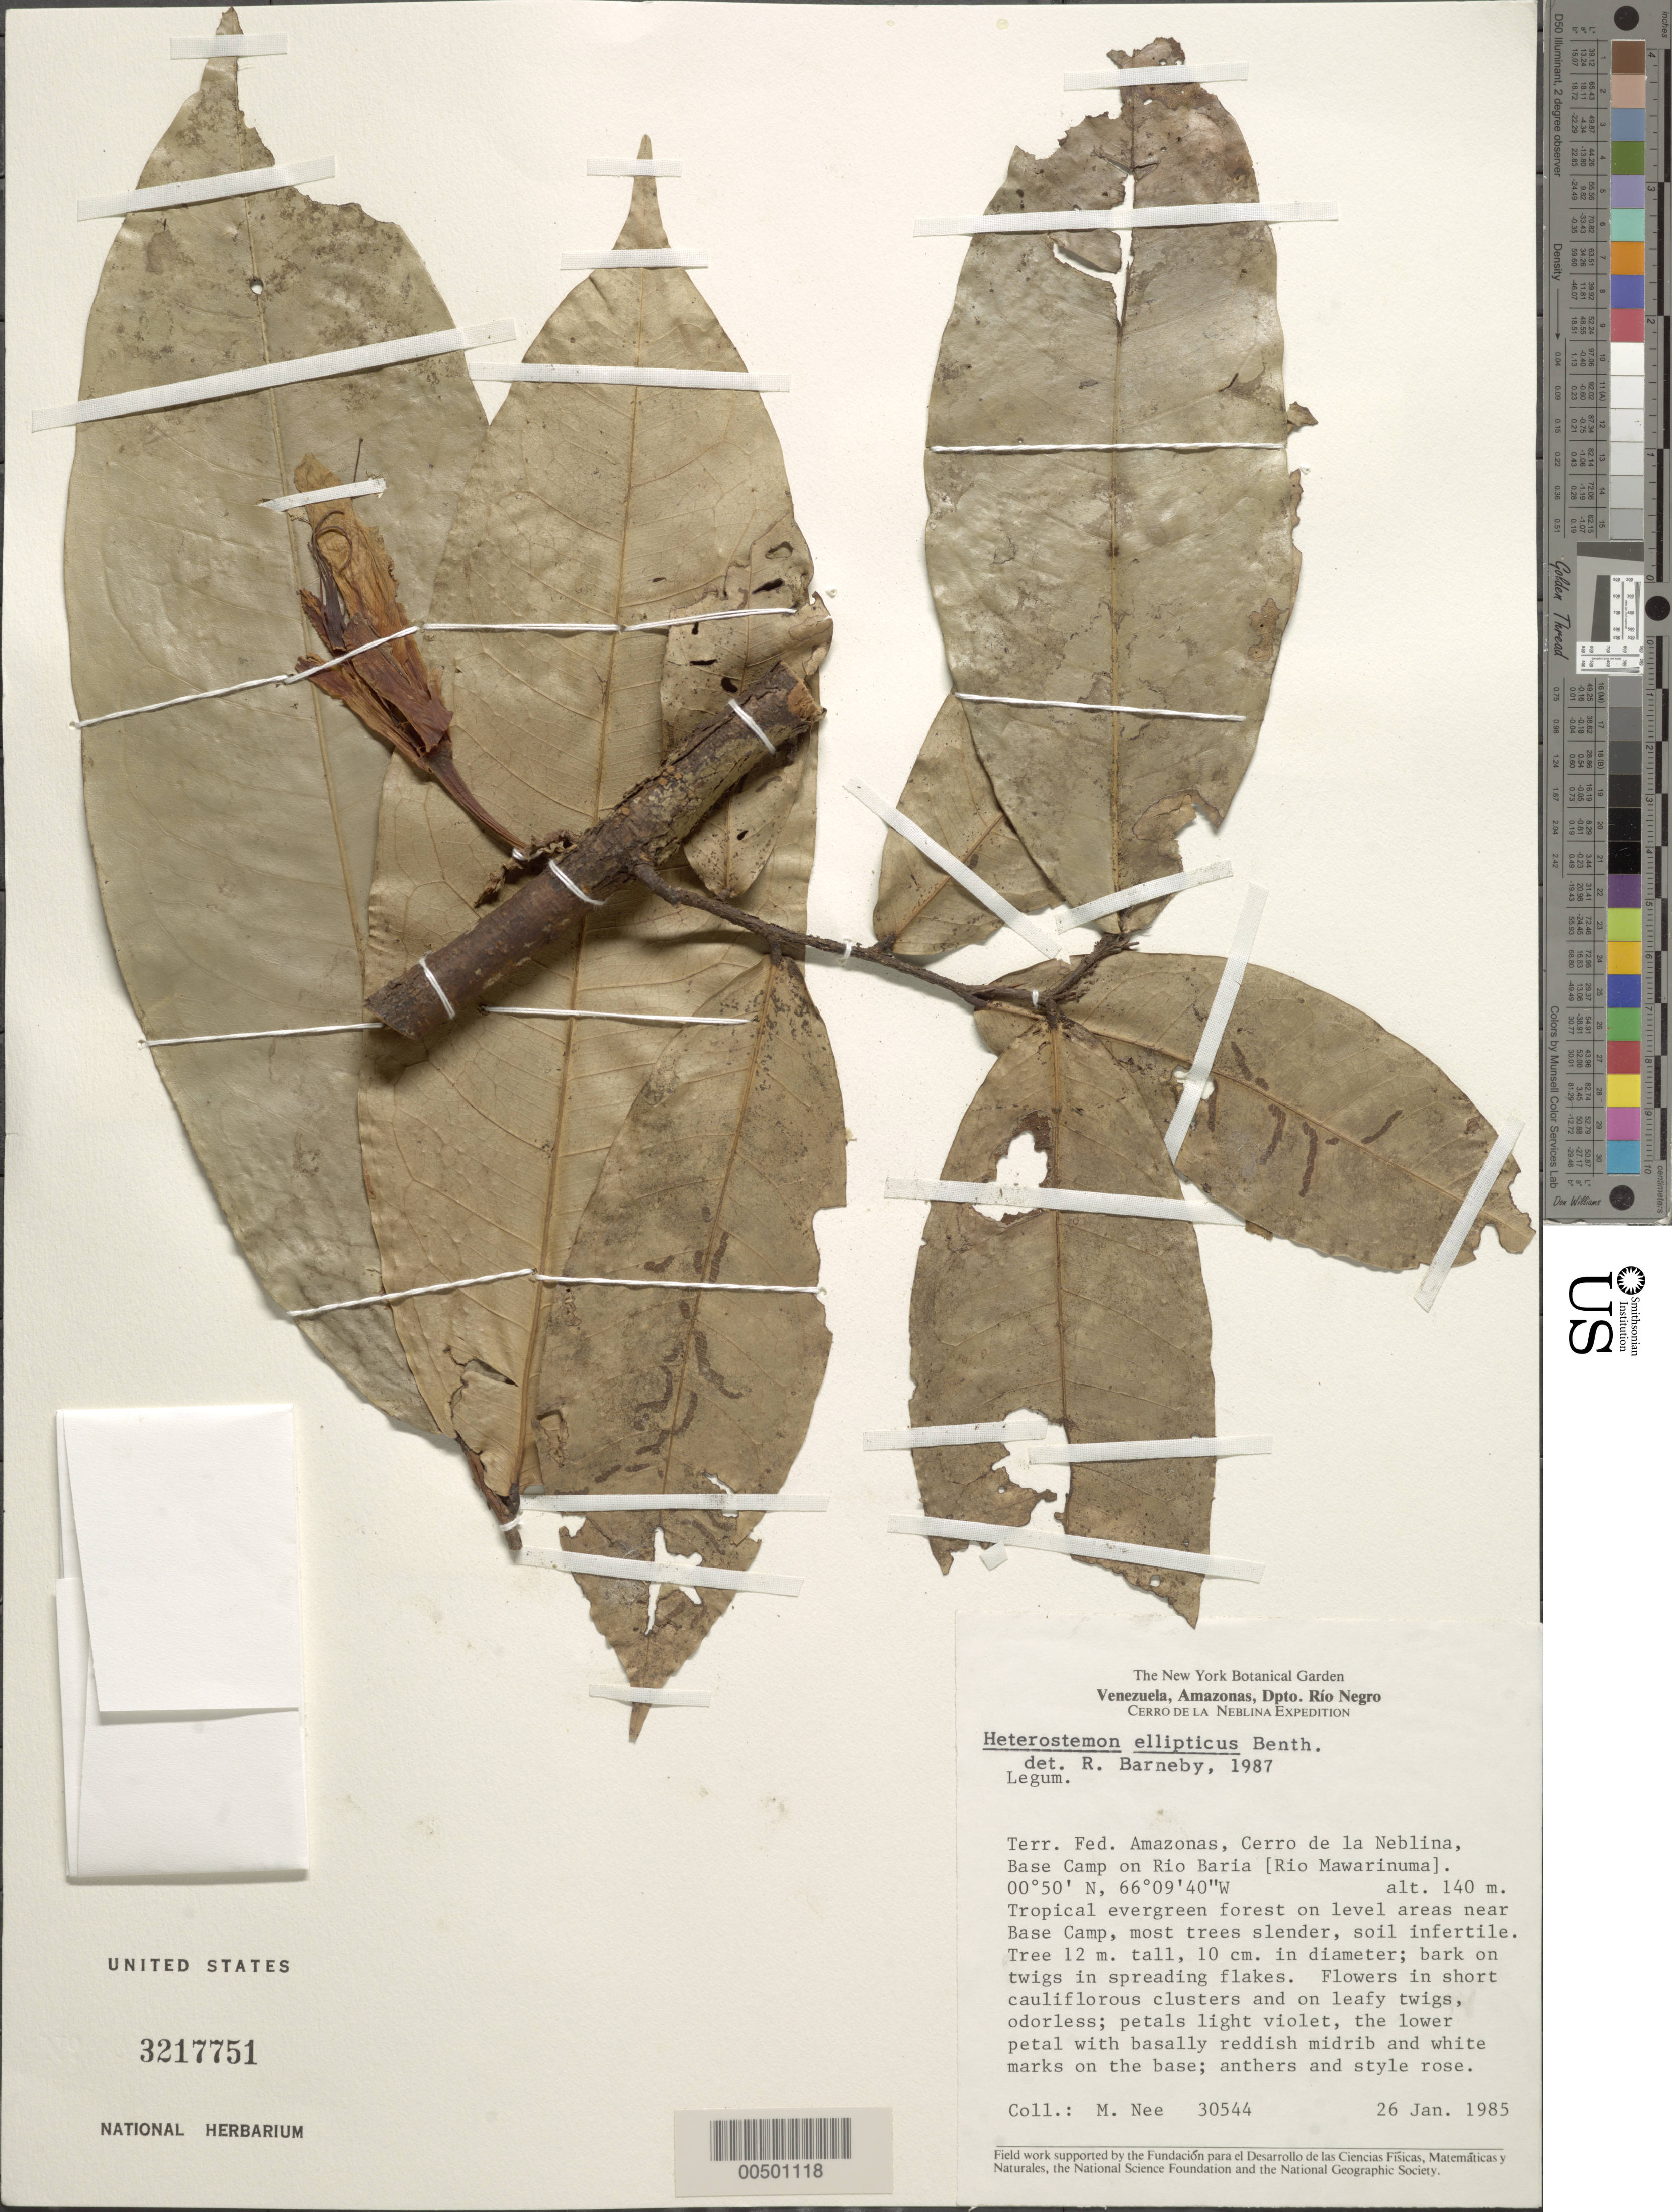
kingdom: Plantae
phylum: Tracheophyta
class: Magnoliopsida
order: Fabales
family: Fabaceae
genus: Heterostemon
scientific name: Heterostemon ellipticus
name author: Benth. ex Mart.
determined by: Barneby, Rupert C., (NY)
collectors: M. Nee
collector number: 30544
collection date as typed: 26 Jan 1985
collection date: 1985-01-26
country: Venezuela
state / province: Amazonas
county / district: Rio Negro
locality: Cerro de la neblina, base camp on rio baria (rio mawarinuma)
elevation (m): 140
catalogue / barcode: US 3217751